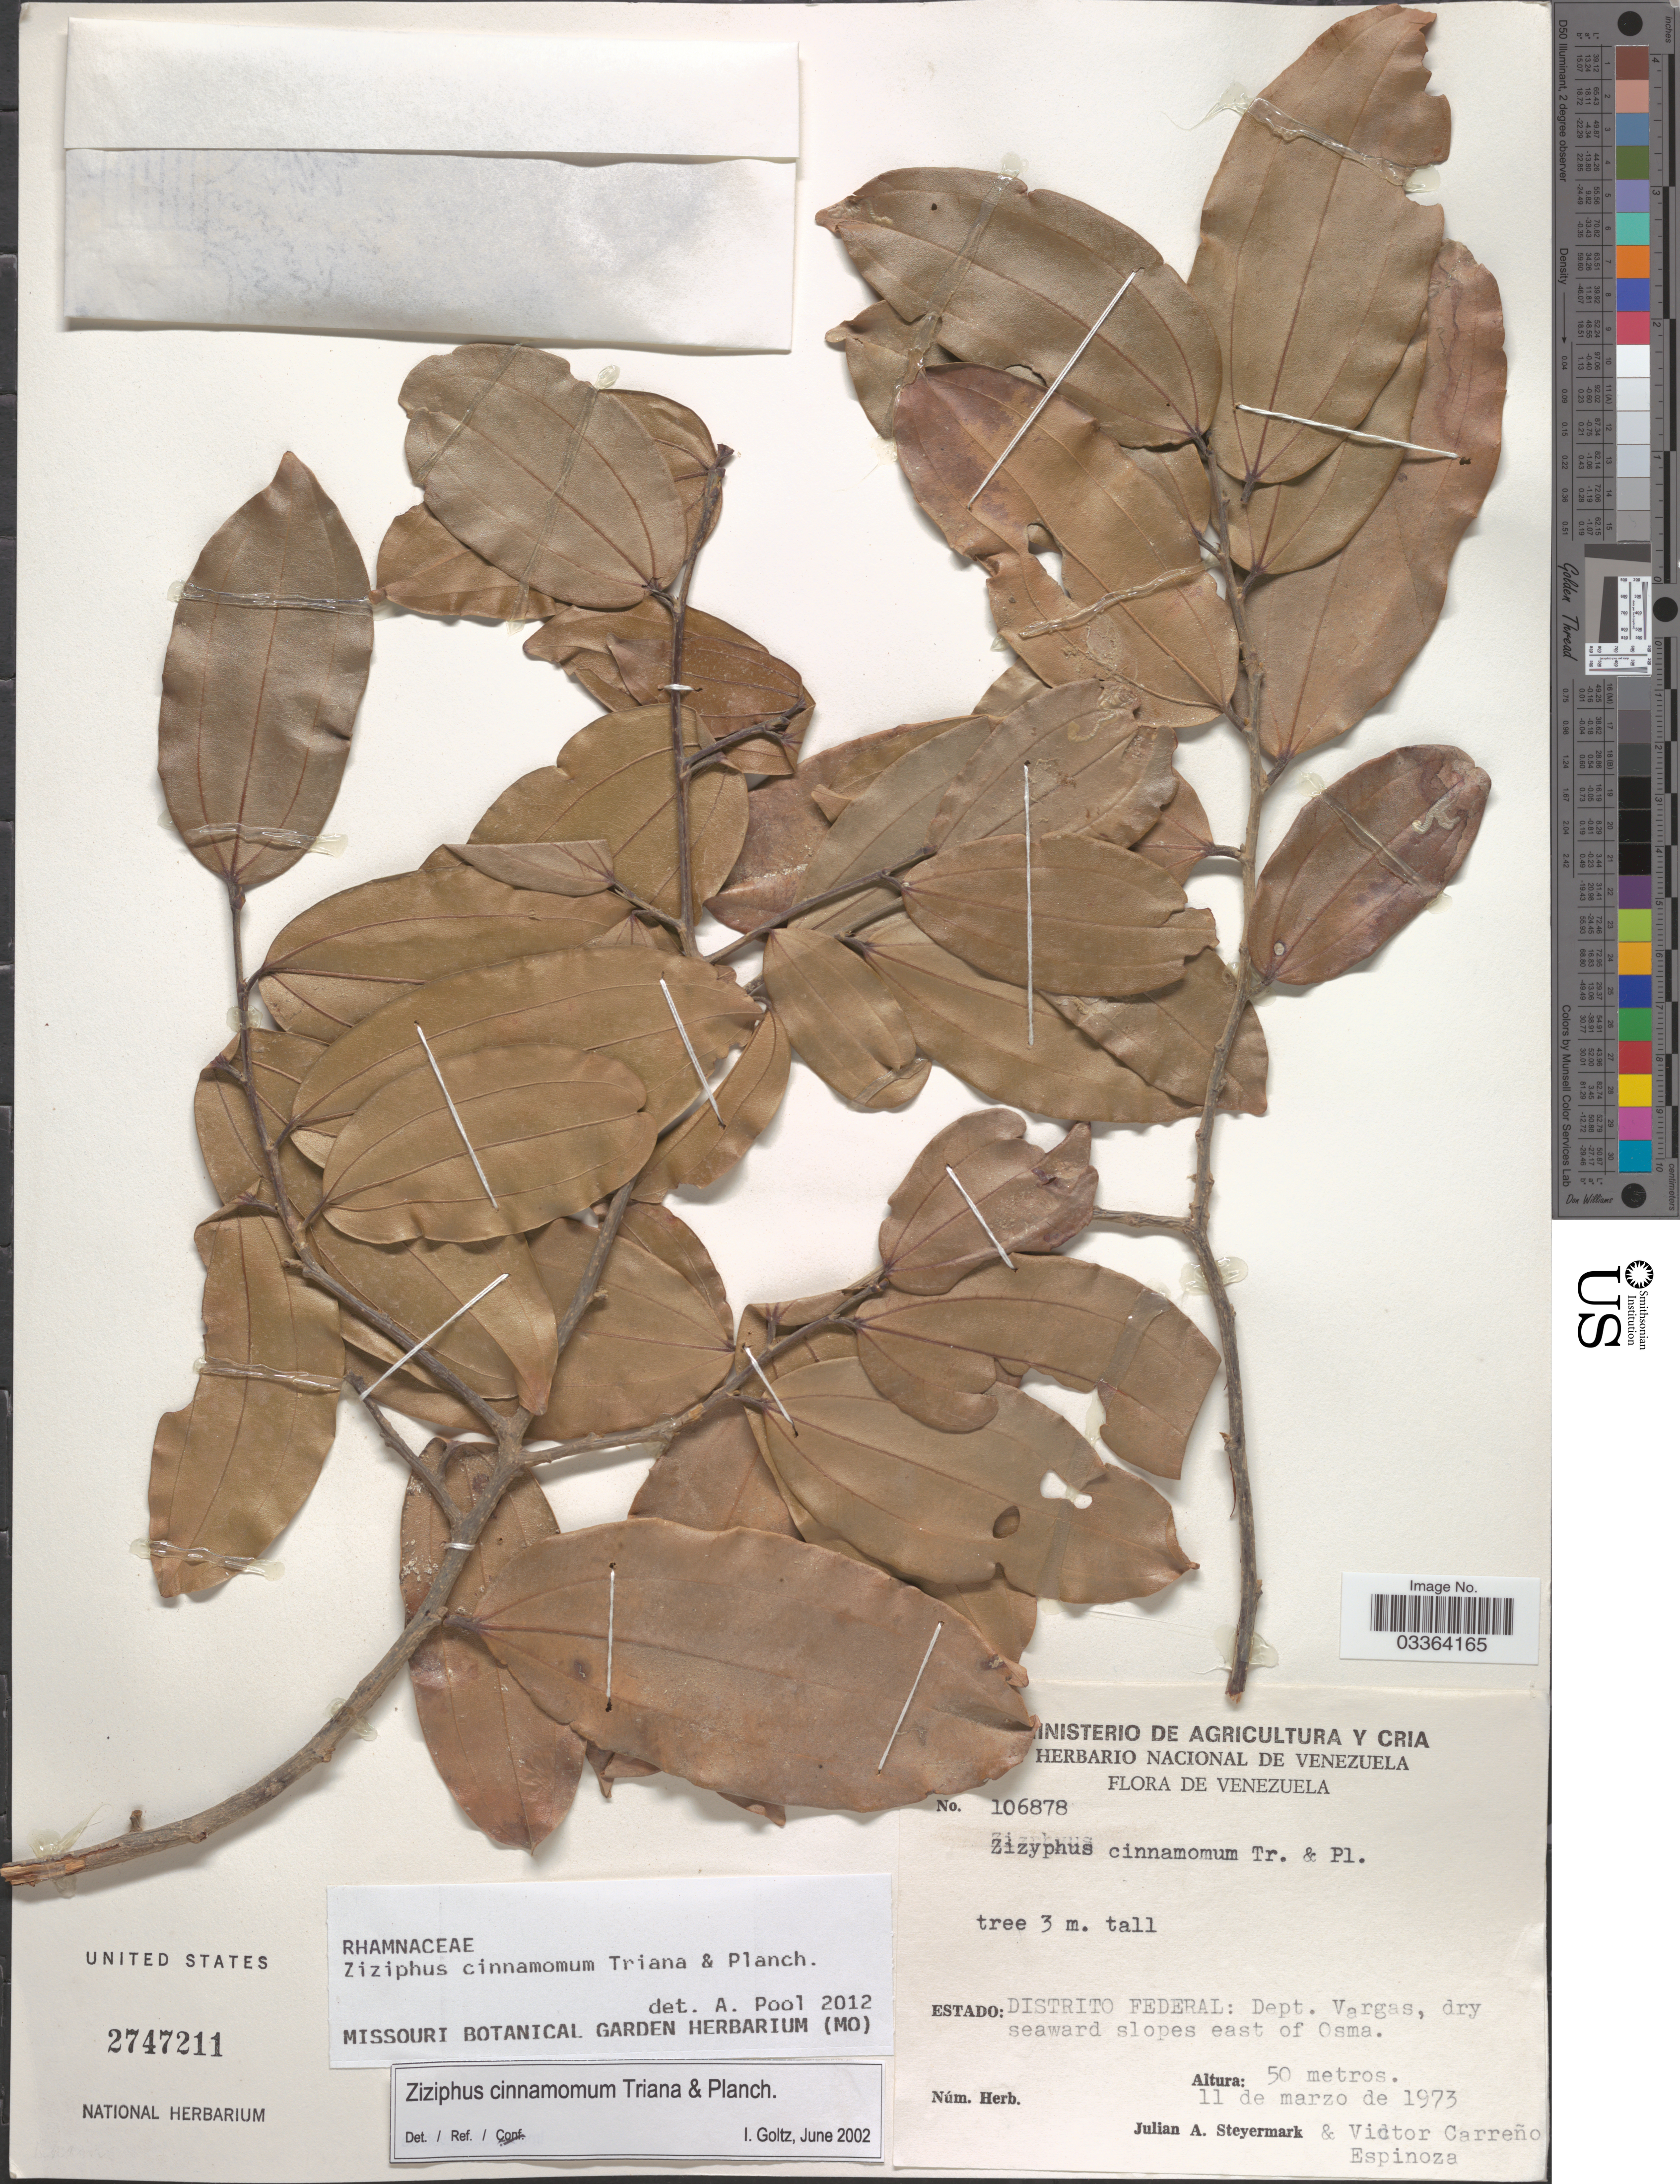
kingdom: Plantae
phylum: Tracheophyta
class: Magnoliopsida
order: Rosales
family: Rhamnaceae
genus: Sarcomphalus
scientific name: Sarcomphalus cinnamomum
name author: (Triana & Planch.) Hauenschild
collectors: J. Steyermark, V. Carreño & Espinoza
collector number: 106878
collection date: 1973-03-11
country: Venezuela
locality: Estado: Distrito Federal: Dept. Vargas, dry seaward slopes east of Osma.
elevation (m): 50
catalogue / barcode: US 2747211